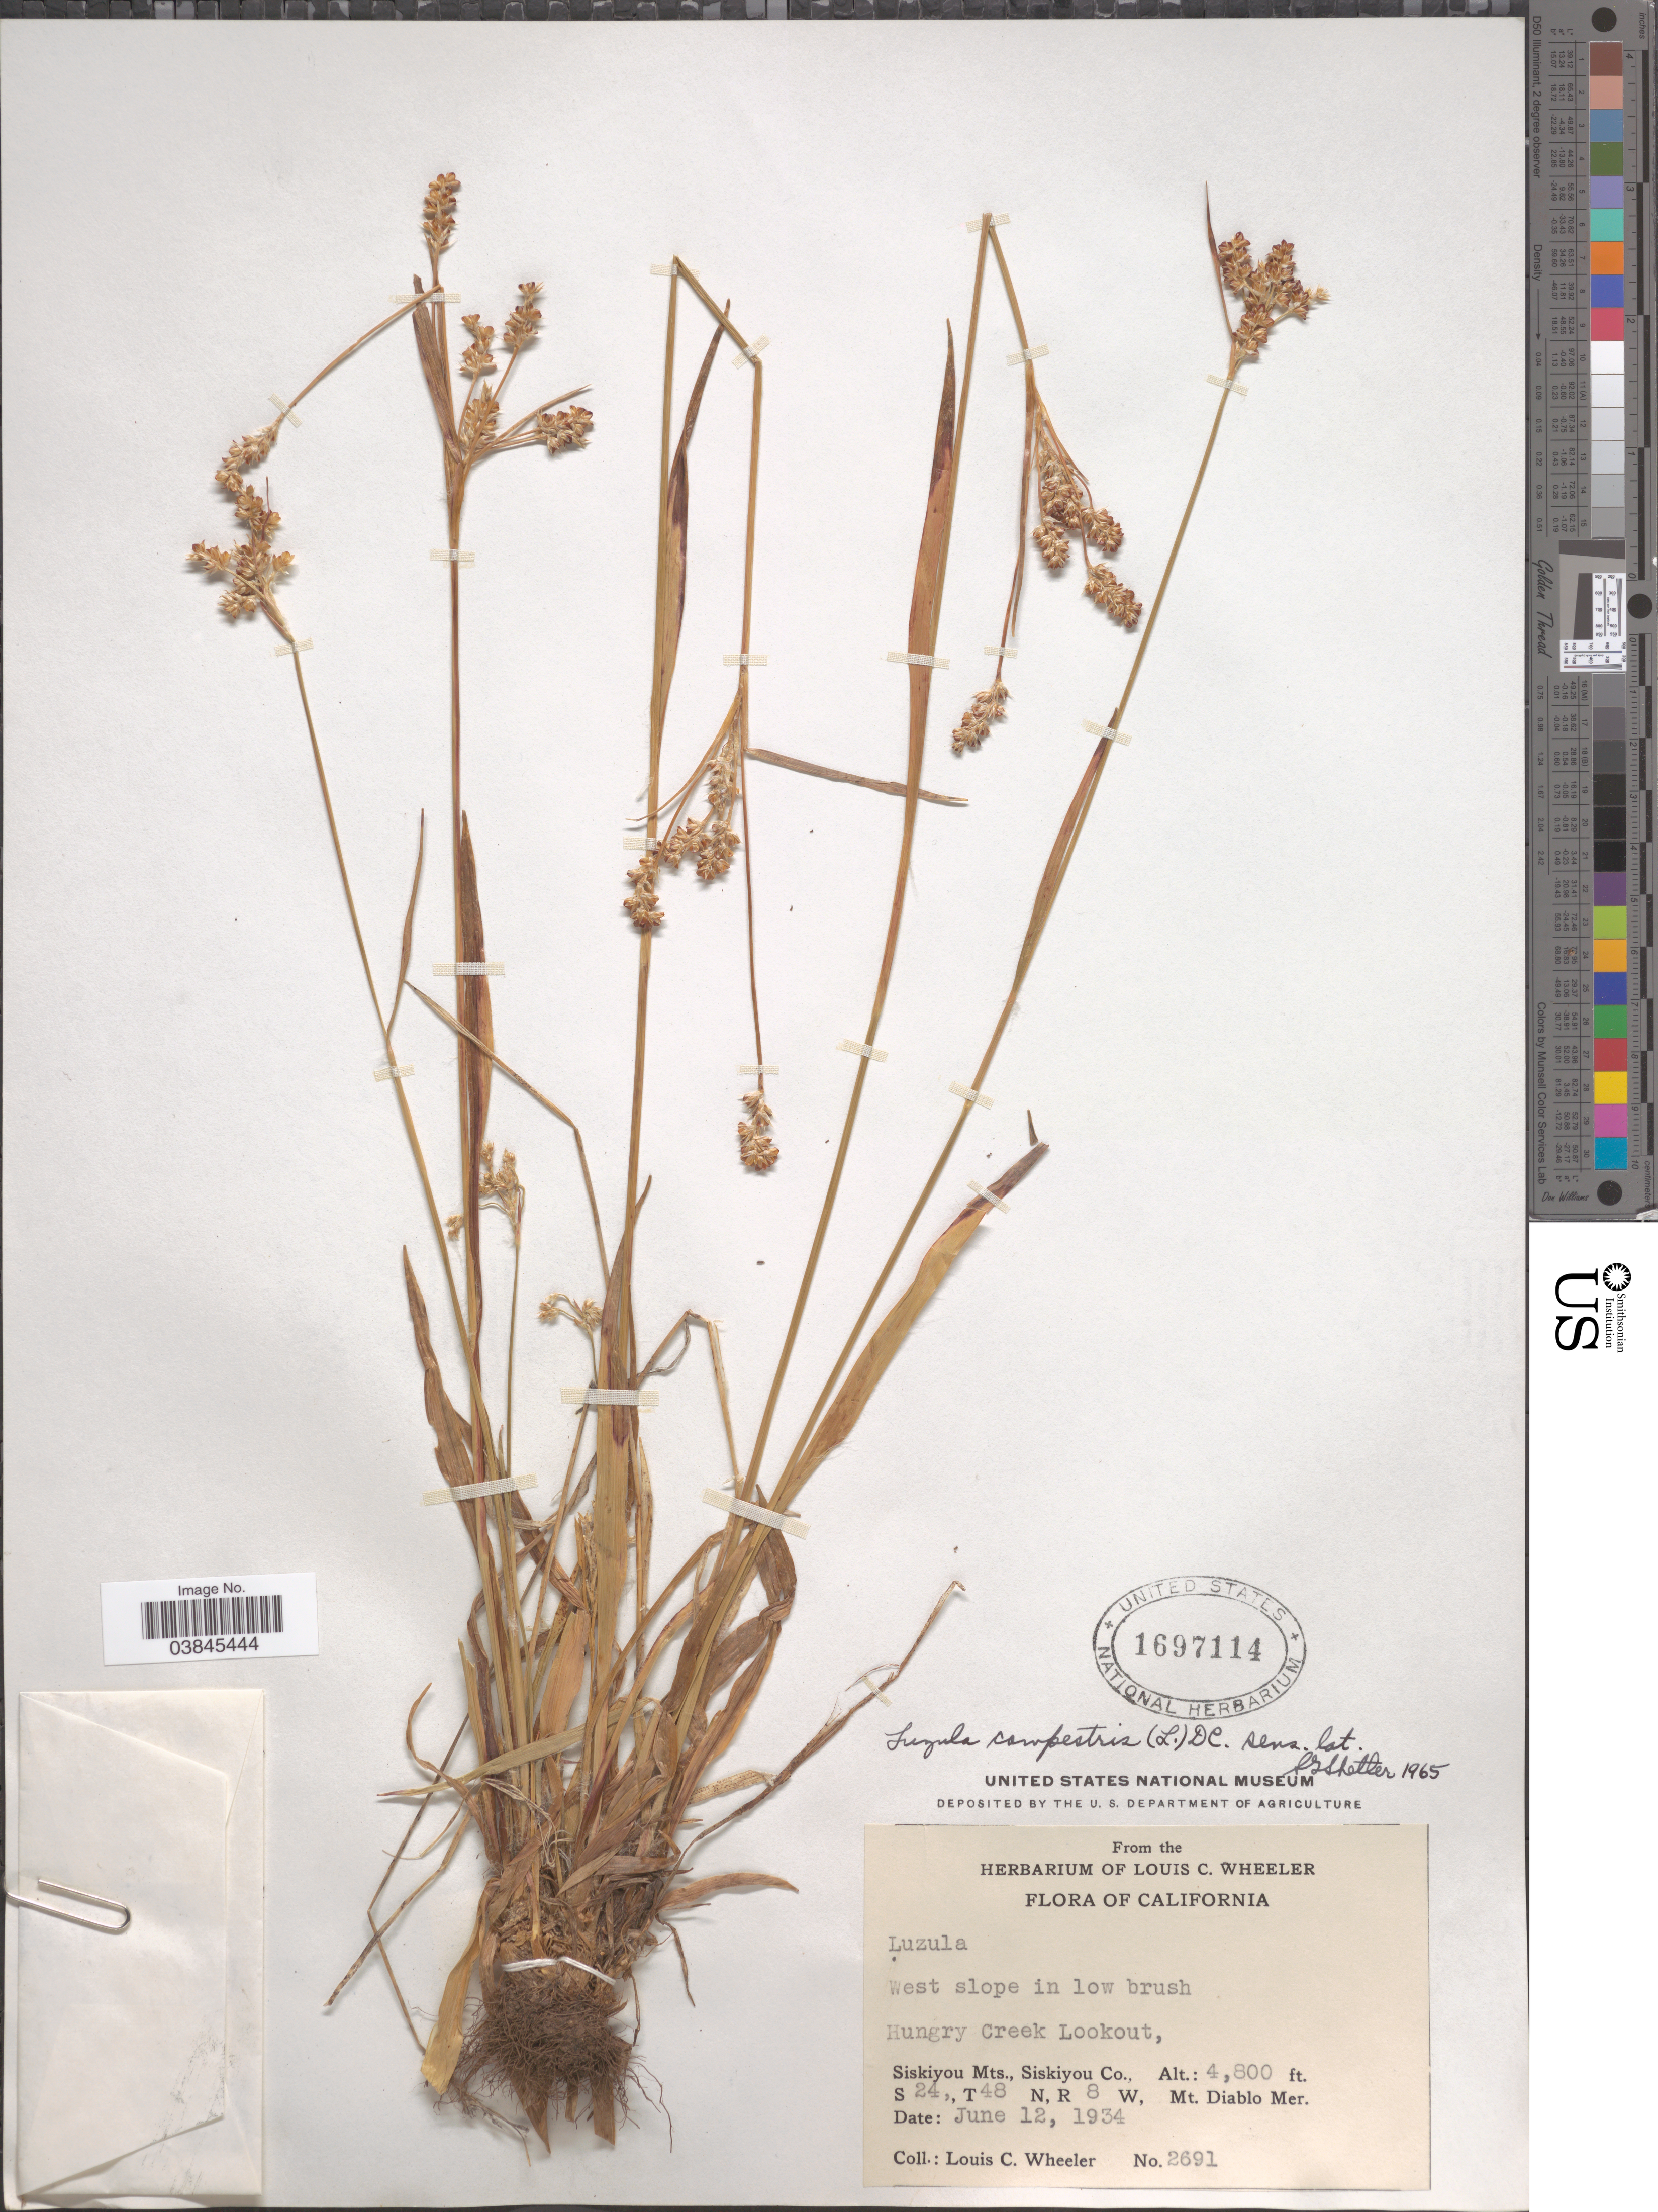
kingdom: Plantae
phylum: Tracheophyta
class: Liliopsida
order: Poales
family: Juncaceae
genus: Luzula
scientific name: Luzula campestris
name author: (L.) DC.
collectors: L. C. Wheeler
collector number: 2691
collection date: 1934-06-12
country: United States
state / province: California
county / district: Siskiyou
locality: West slope in low brush. Hungry Creek Lookout, Siskiyou Mts., Siskiyou Co., S 24, T 48 N, R 8 W, Mt. Diablo Mer.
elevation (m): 1463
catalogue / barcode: US 1697114